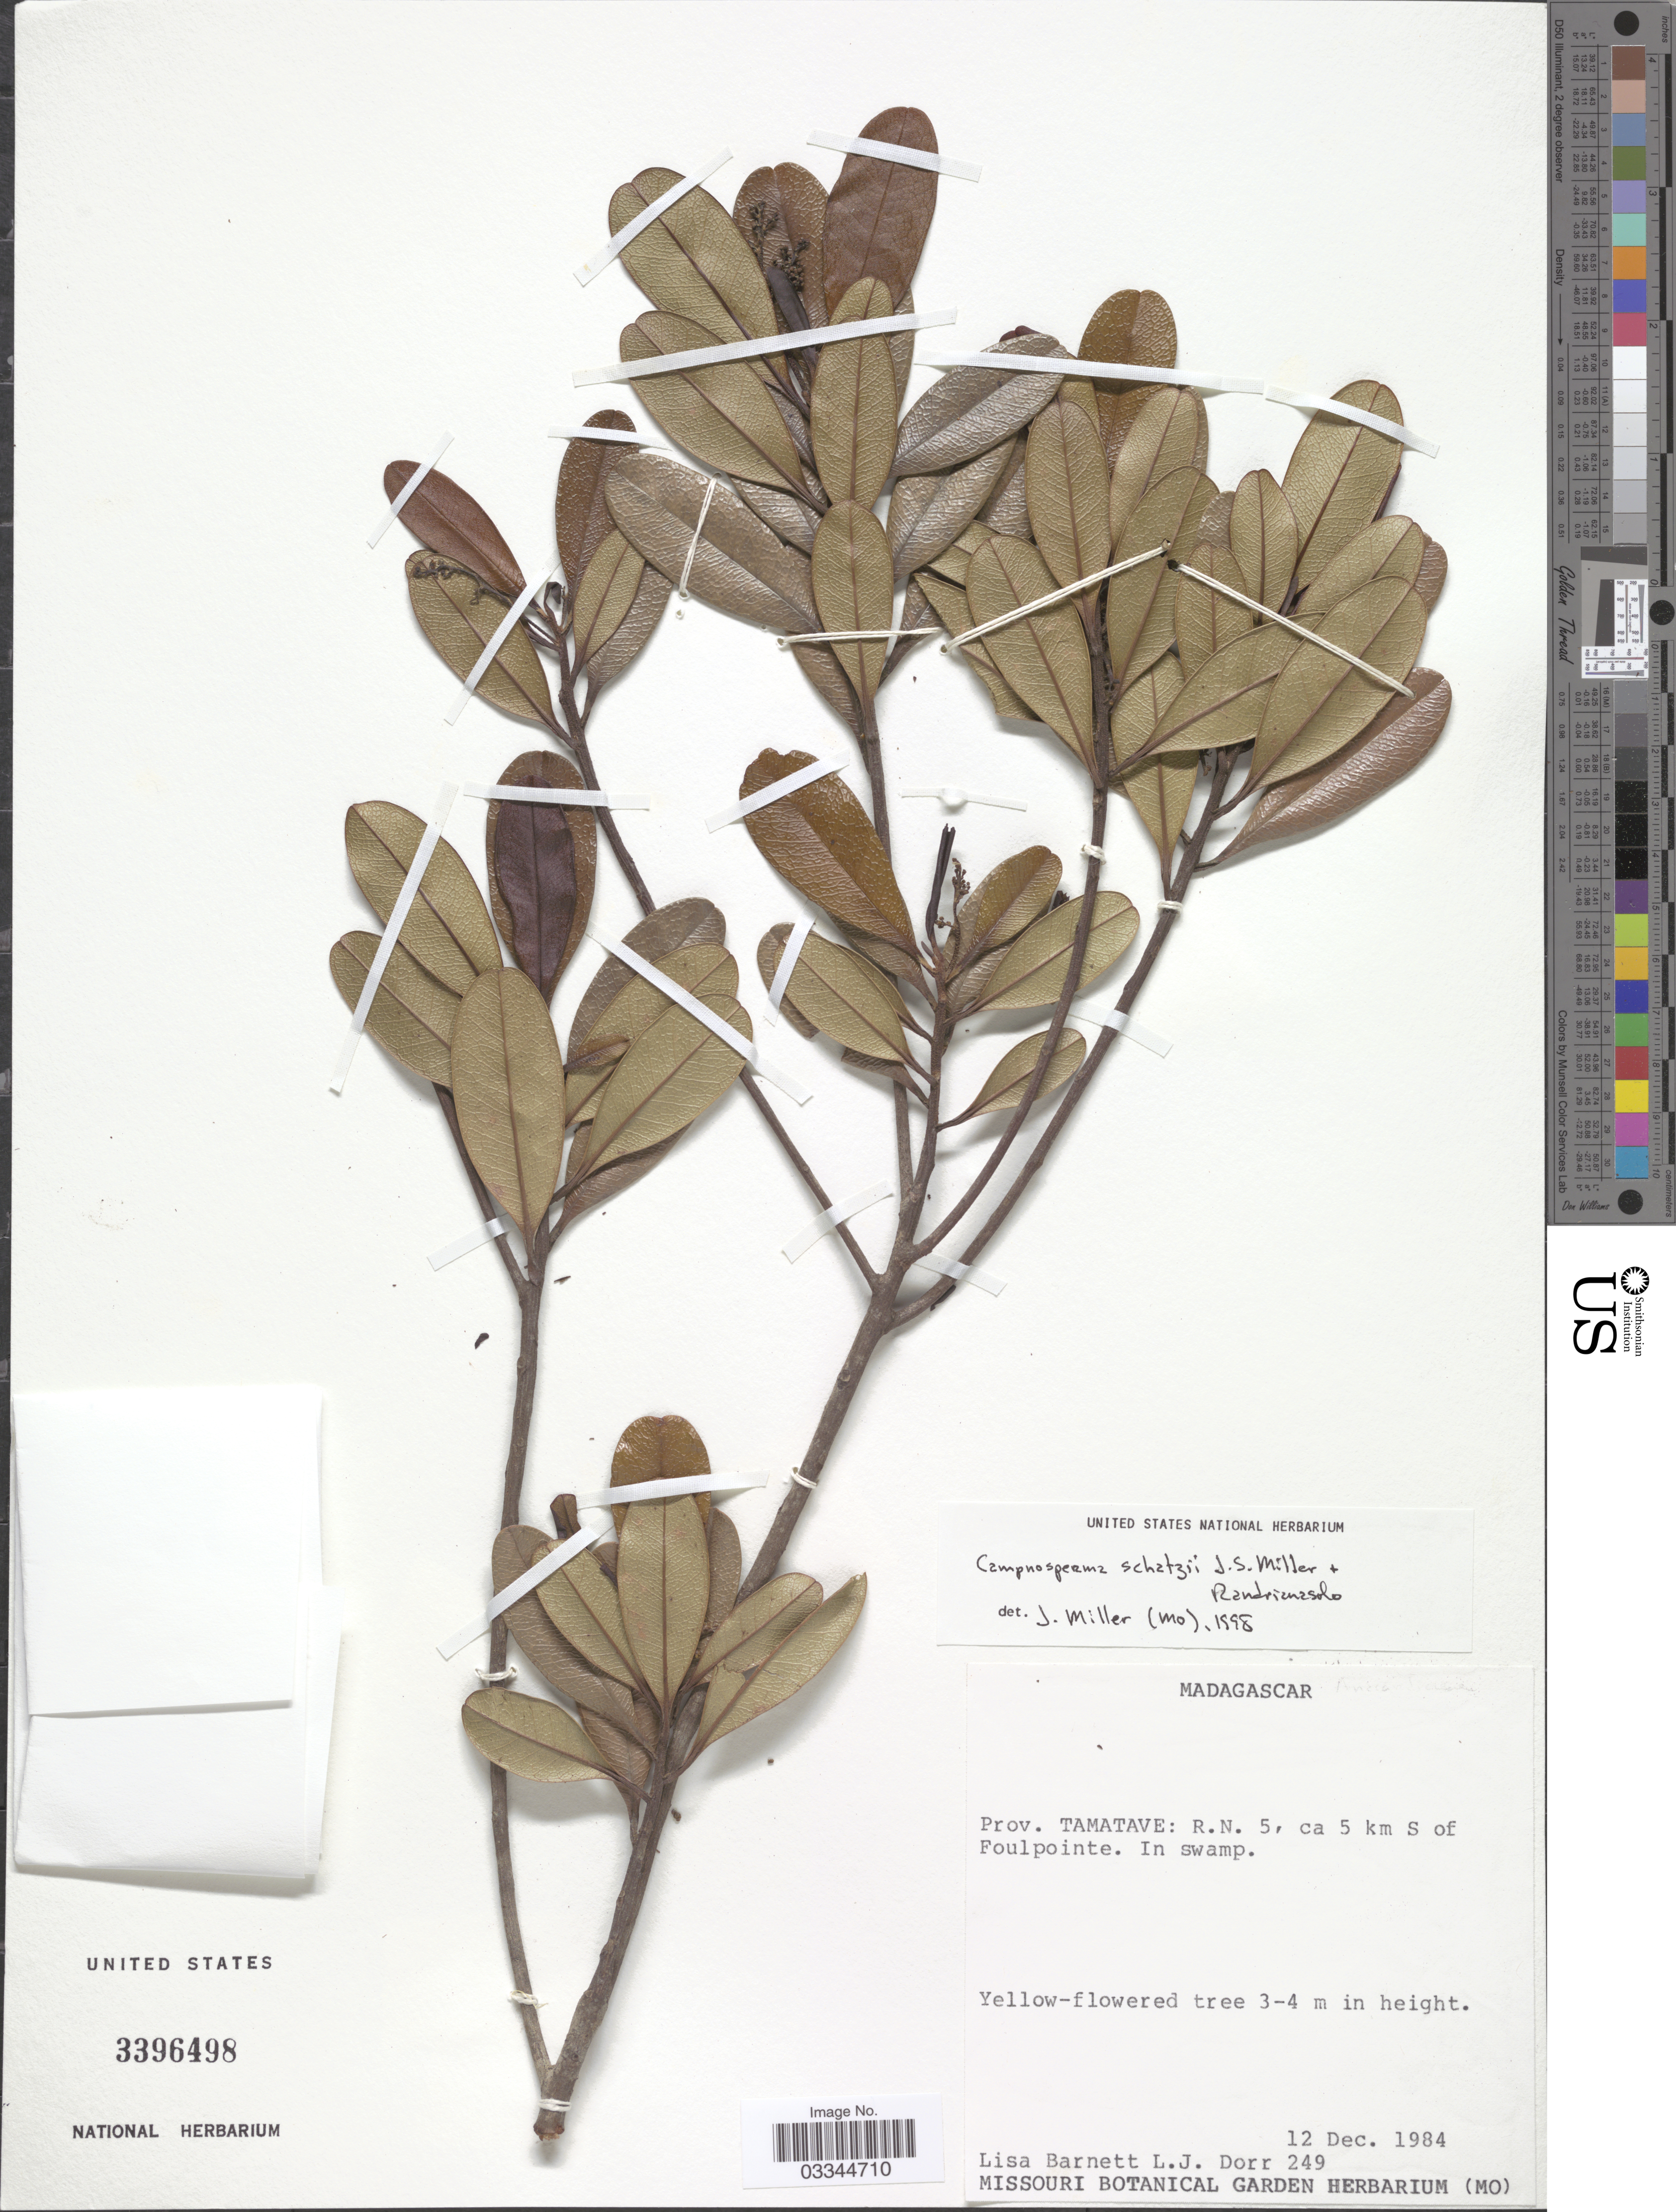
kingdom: Plantae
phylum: Tracheophyta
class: Magnoliopsida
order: Sapindales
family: Anacardiaceae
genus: Campnosperma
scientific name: Campnosperma schatzii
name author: Randrianasolo & J.S. Mill.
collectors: L. C. Barnett & L. J. Dorr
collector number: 249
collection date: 1984-12-12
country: Madagascar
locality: Prov. Tamatave: R.N. 5, ca 5 km S of Foulpointe.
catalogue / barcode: US 3396498